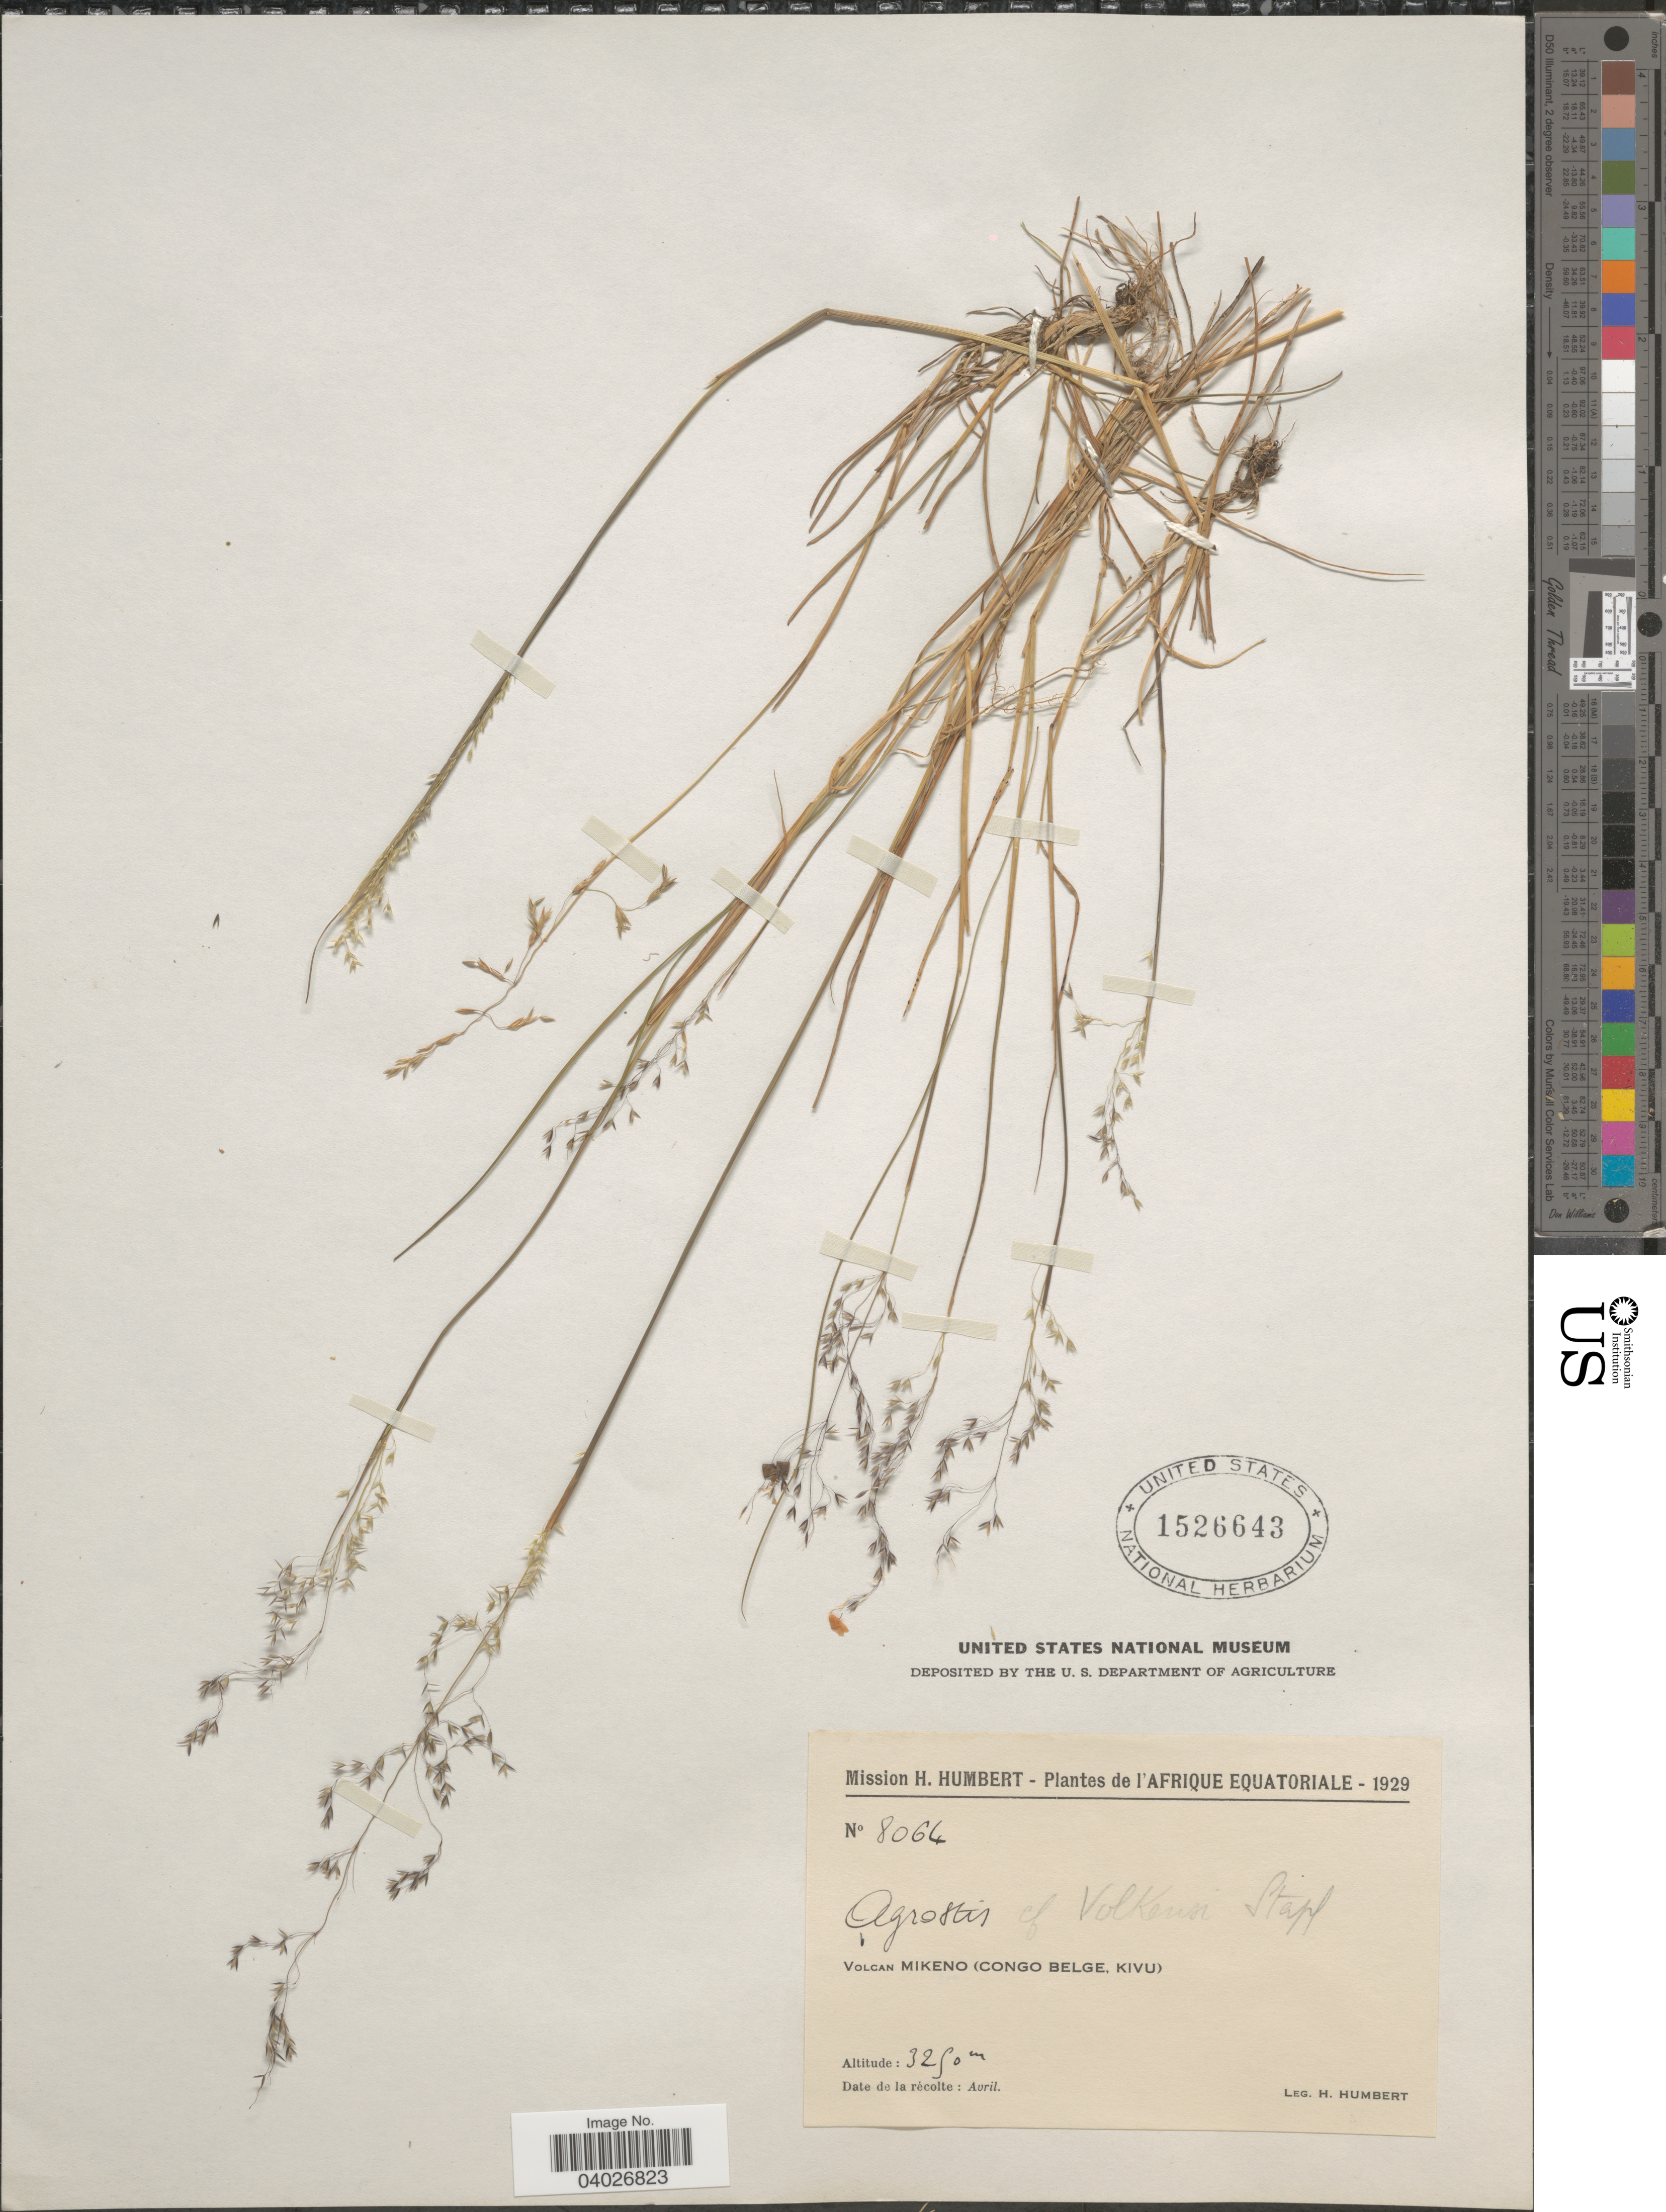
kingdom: Plantae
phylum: Tracheophyta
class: Liliopsida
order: Poales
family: Poaceae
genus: Agrostis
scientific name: Agrostis sp.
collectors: H. Humbert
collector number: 8064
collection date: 1929-04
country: Congo, Democratic Republic of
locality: L'Afrique Equatoriale. Volcan Mikeno (Congo Belge, Kivu).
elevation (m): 3250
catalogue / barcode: US 1526643